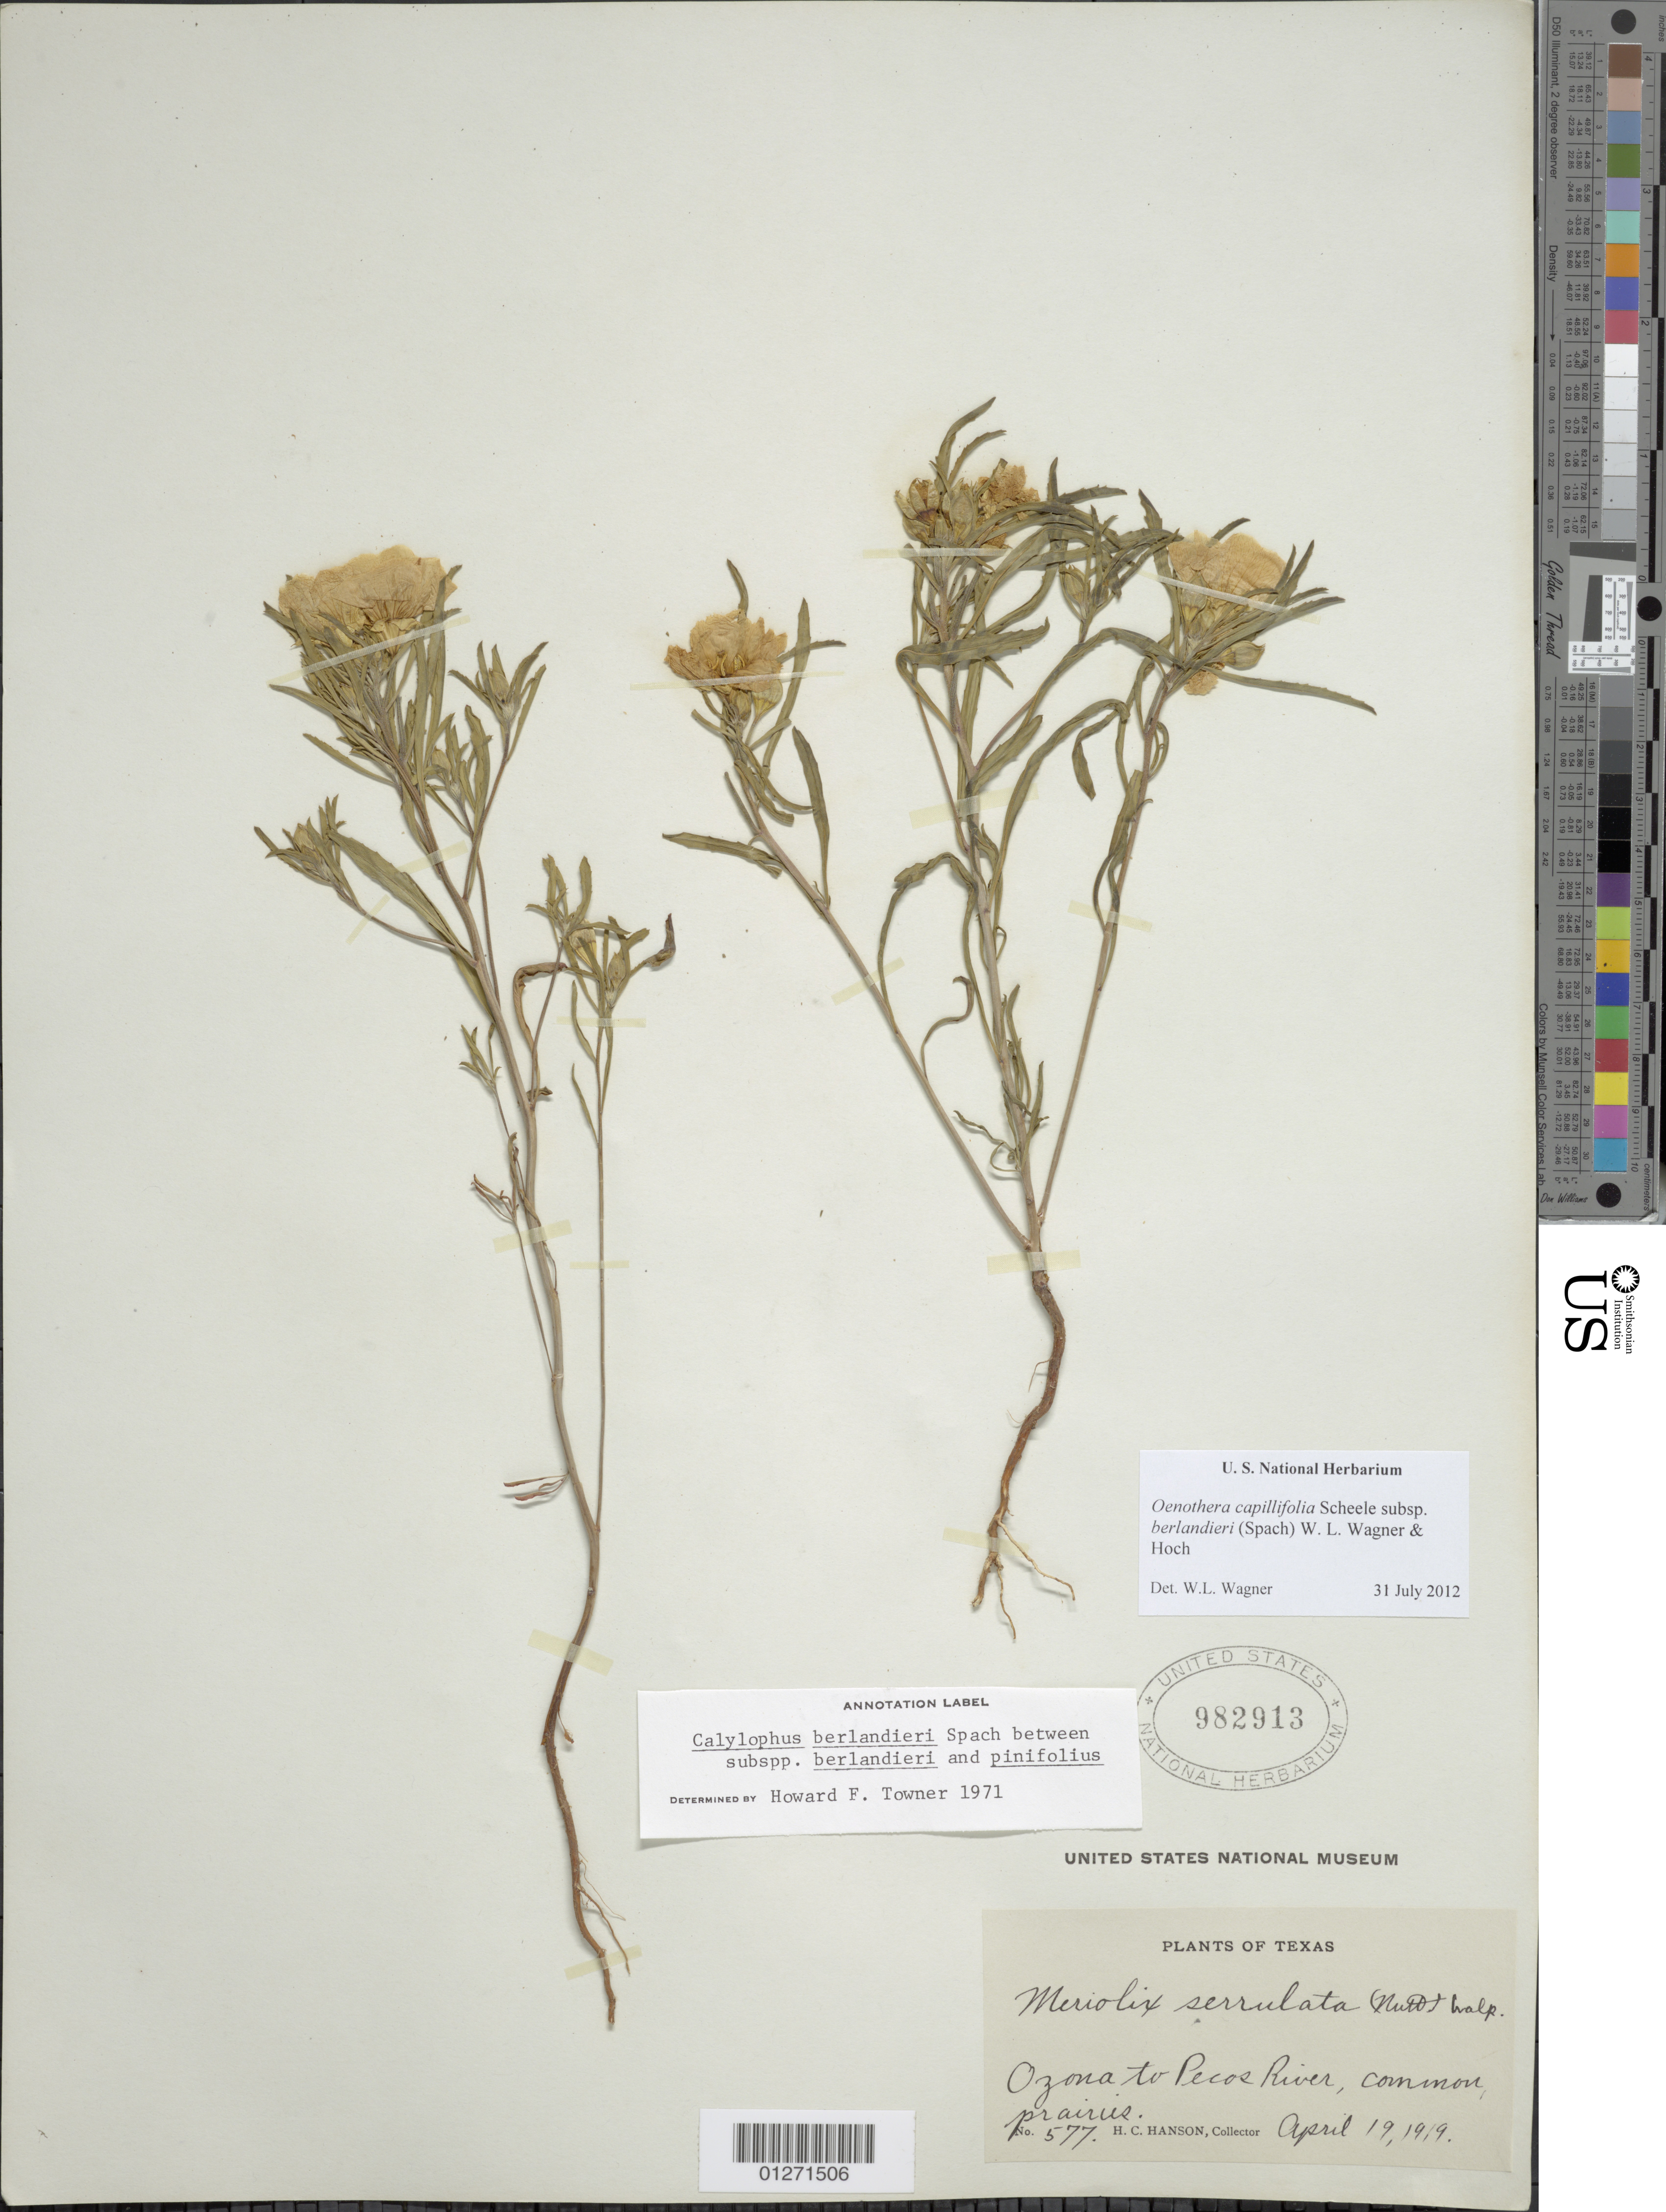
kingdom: Plantae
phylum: Tracheophyta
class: Magnoliopsida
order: Myrtales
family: Onagraceae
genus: Oenothera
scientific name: Oenothera capillifolia subsp. berlandieri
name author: (Spach) W.L. Wagner & Hoch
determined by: Wagner, W. L., (BOT), Smithsonian Institution - National Museum of Natural History (UNITED STATES)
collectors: H. Hanson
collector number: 577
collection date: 1919-04-19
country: United States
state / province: Texas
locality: Ozona to Pecos River.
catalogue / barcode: US 982913